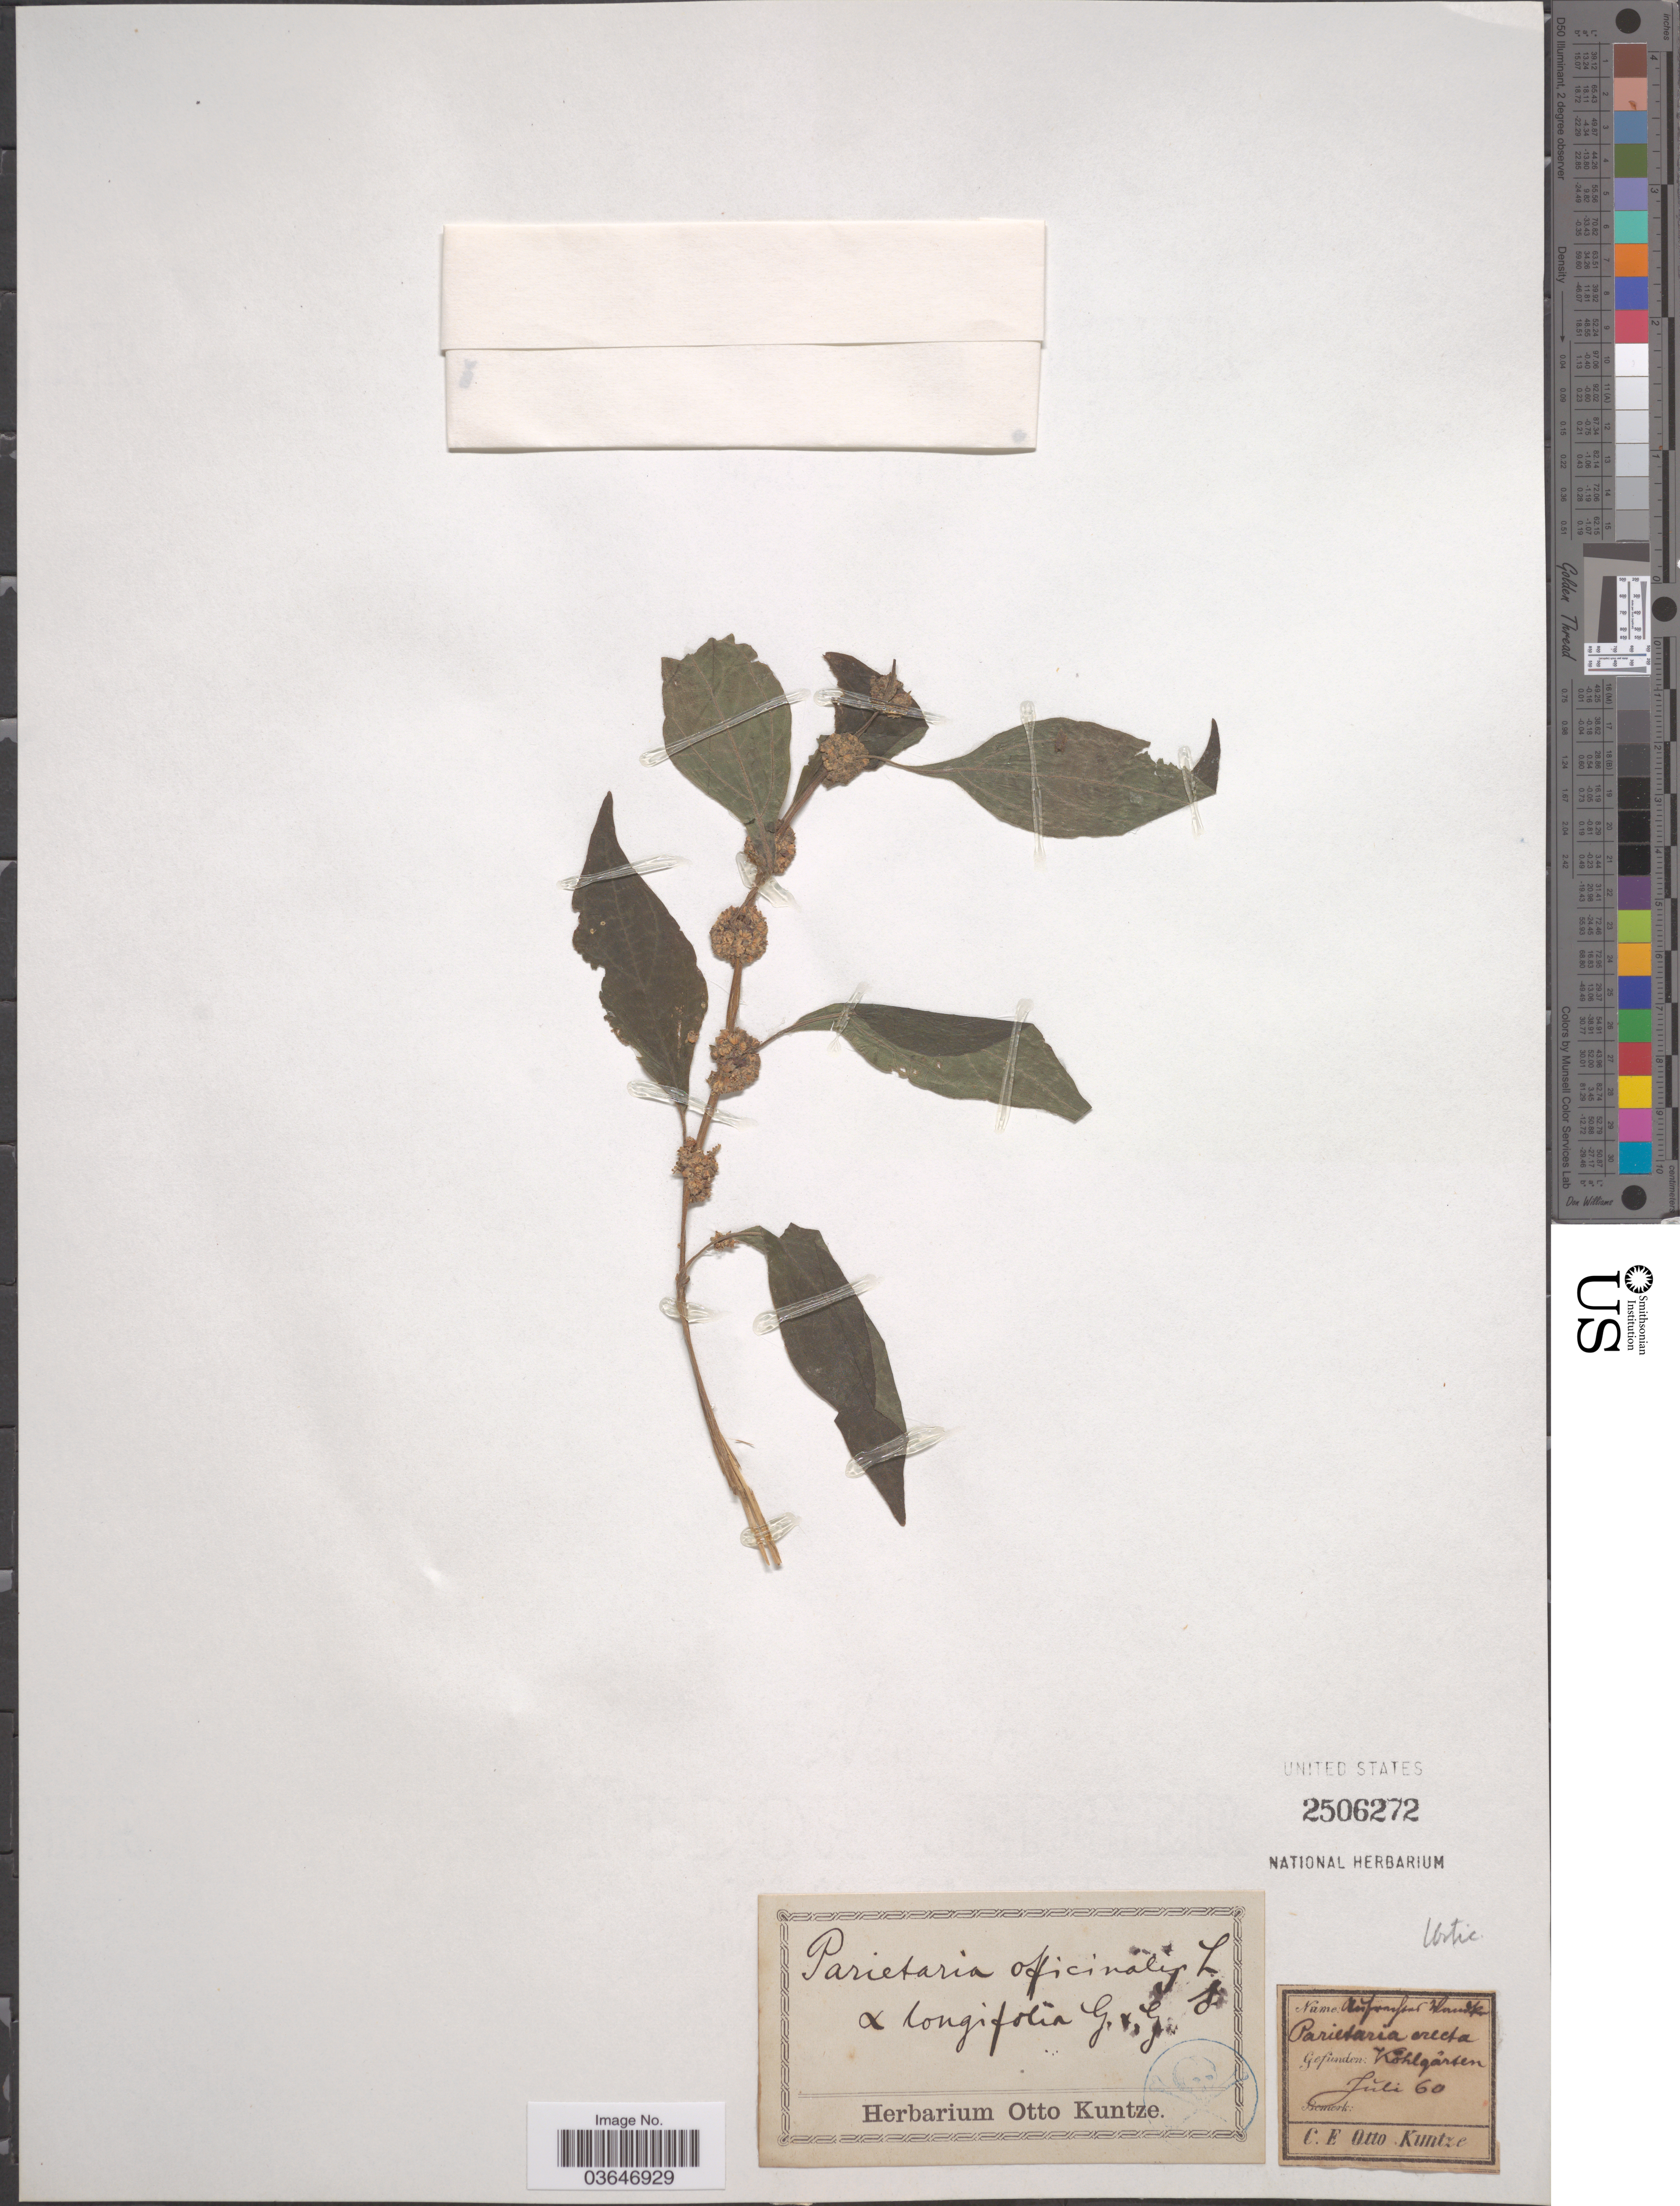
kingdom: Plantae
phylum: Tracheophyta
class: Magnoliopsida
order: Rosales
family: Urticaceae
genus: Parietaria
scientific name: Parietaria officinalis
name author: L.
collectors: C.E.O. Kuntze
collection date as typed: Transcribed d/m/y: /7/60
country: Germany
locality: Kóhlgárten.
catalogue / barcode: US 2506272